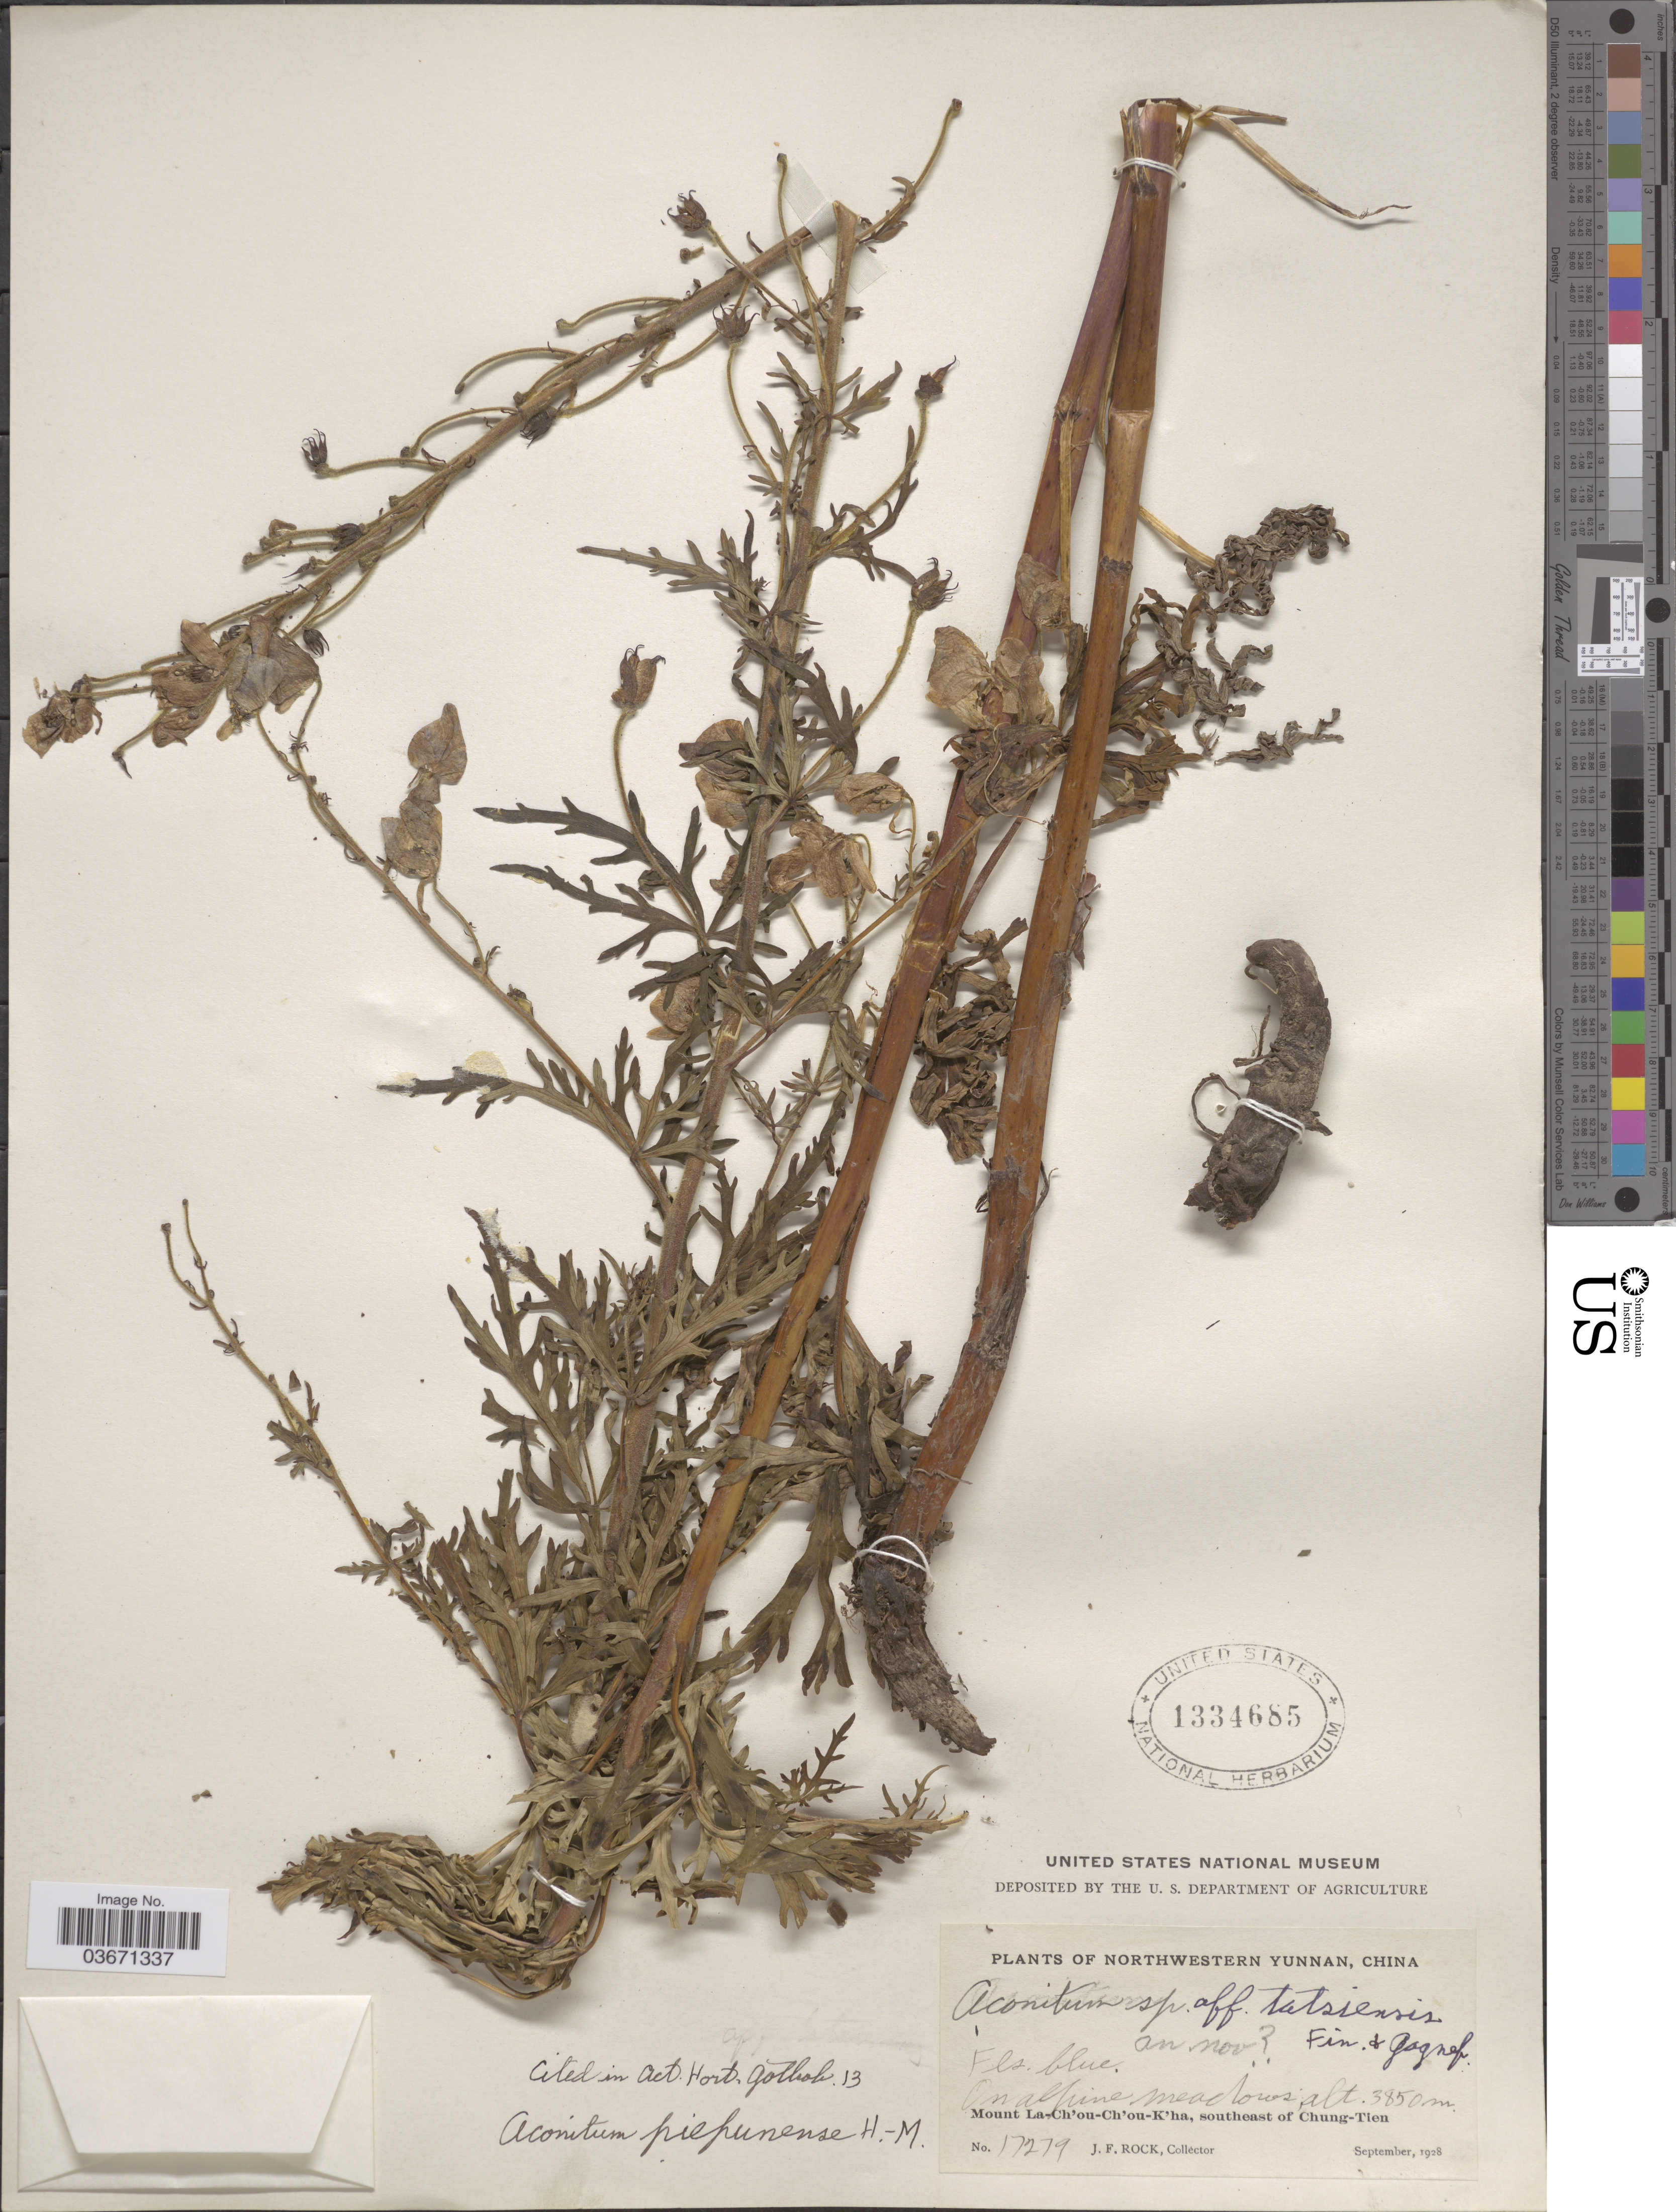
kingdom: Plantae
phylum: Tracheophyta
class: Magnoliopsida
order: Ranunculales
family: Ranunculaceae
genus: Aconitum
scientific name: Aconitum piepunense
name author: Hand.-Mazz.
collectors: J. Rock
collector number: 17279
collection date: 1928-09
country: China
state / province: Yunnan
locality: Northwestern Yunnan. Mount La-Ch'ou-Ch'ou-K'ha, southeast of Chung-Tien.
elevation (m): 3850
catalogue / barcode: US 1334685